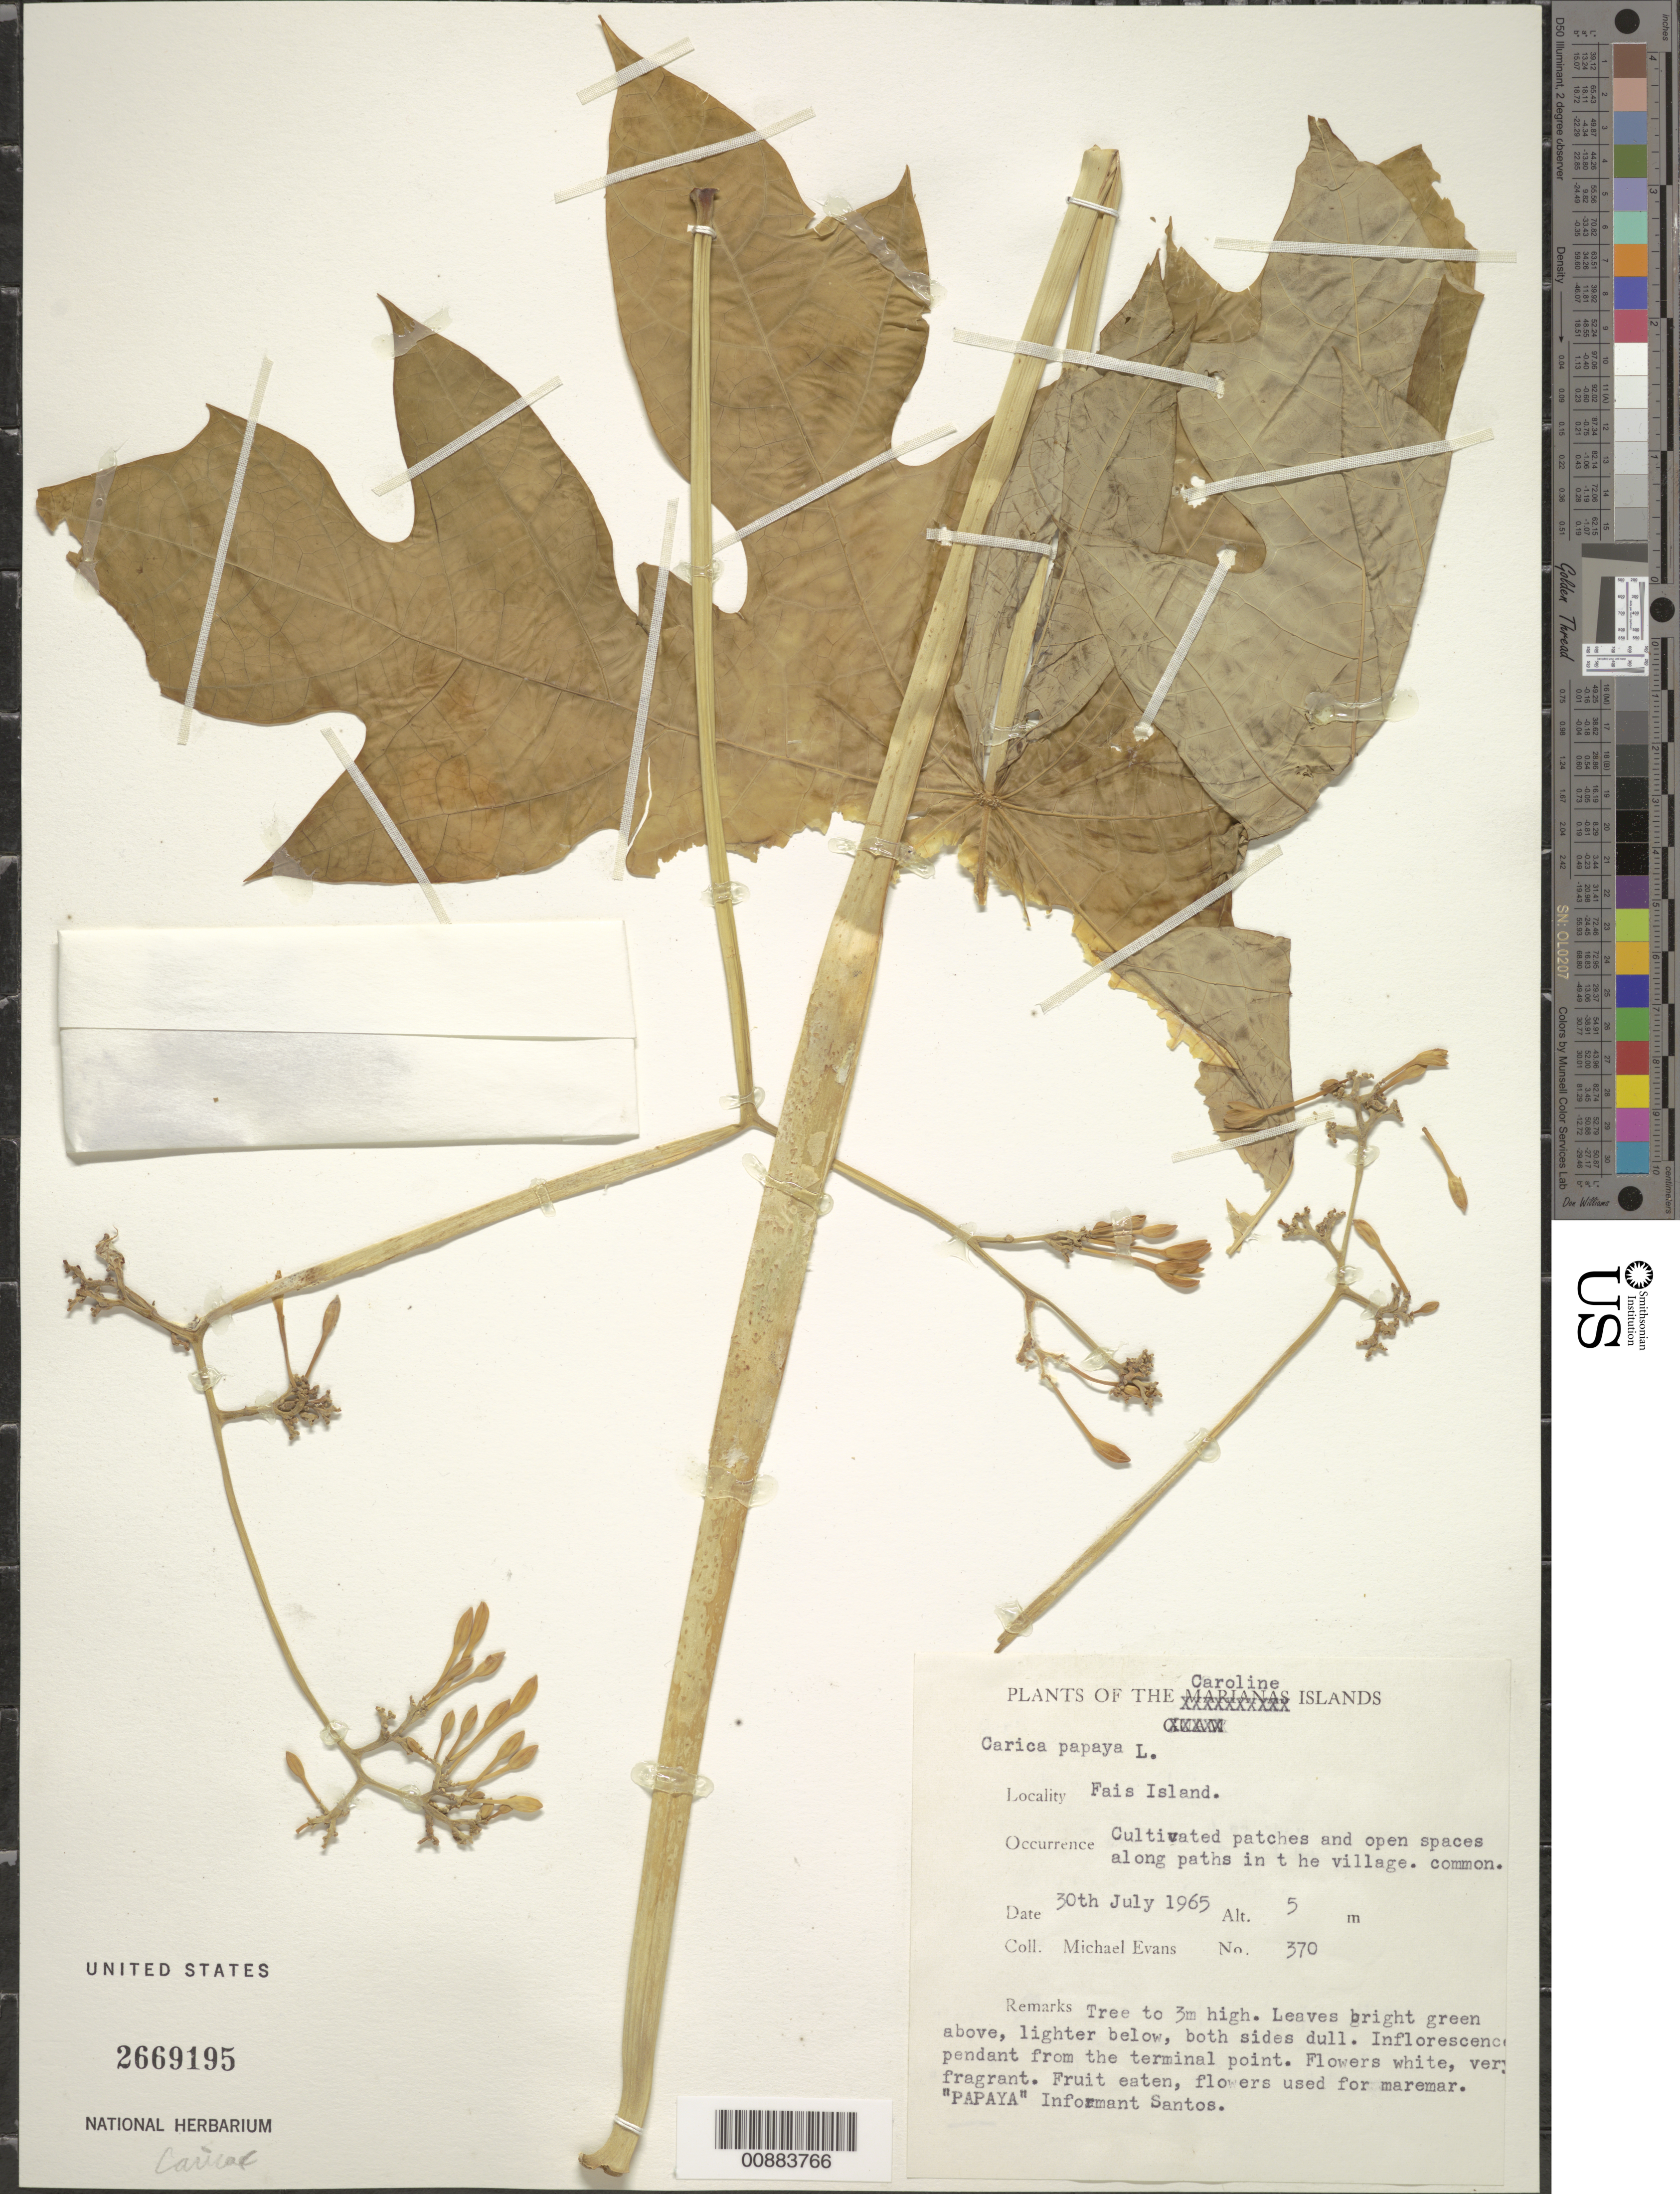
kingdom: Plantae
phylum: Tracheophyta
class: Magnoliopsida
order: Brassicales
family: Caricaceae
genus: Carica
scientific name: Carica papaya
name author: L.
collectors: M. Evans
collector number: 370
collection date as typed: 30 Jul 1965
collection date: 1965-07-30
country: Micronesia, Federated States of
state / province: Yap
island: Fais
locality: Village.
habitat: Cultivated patches and open spaces along paths in the village.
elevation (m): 5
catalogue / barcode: US 2669195